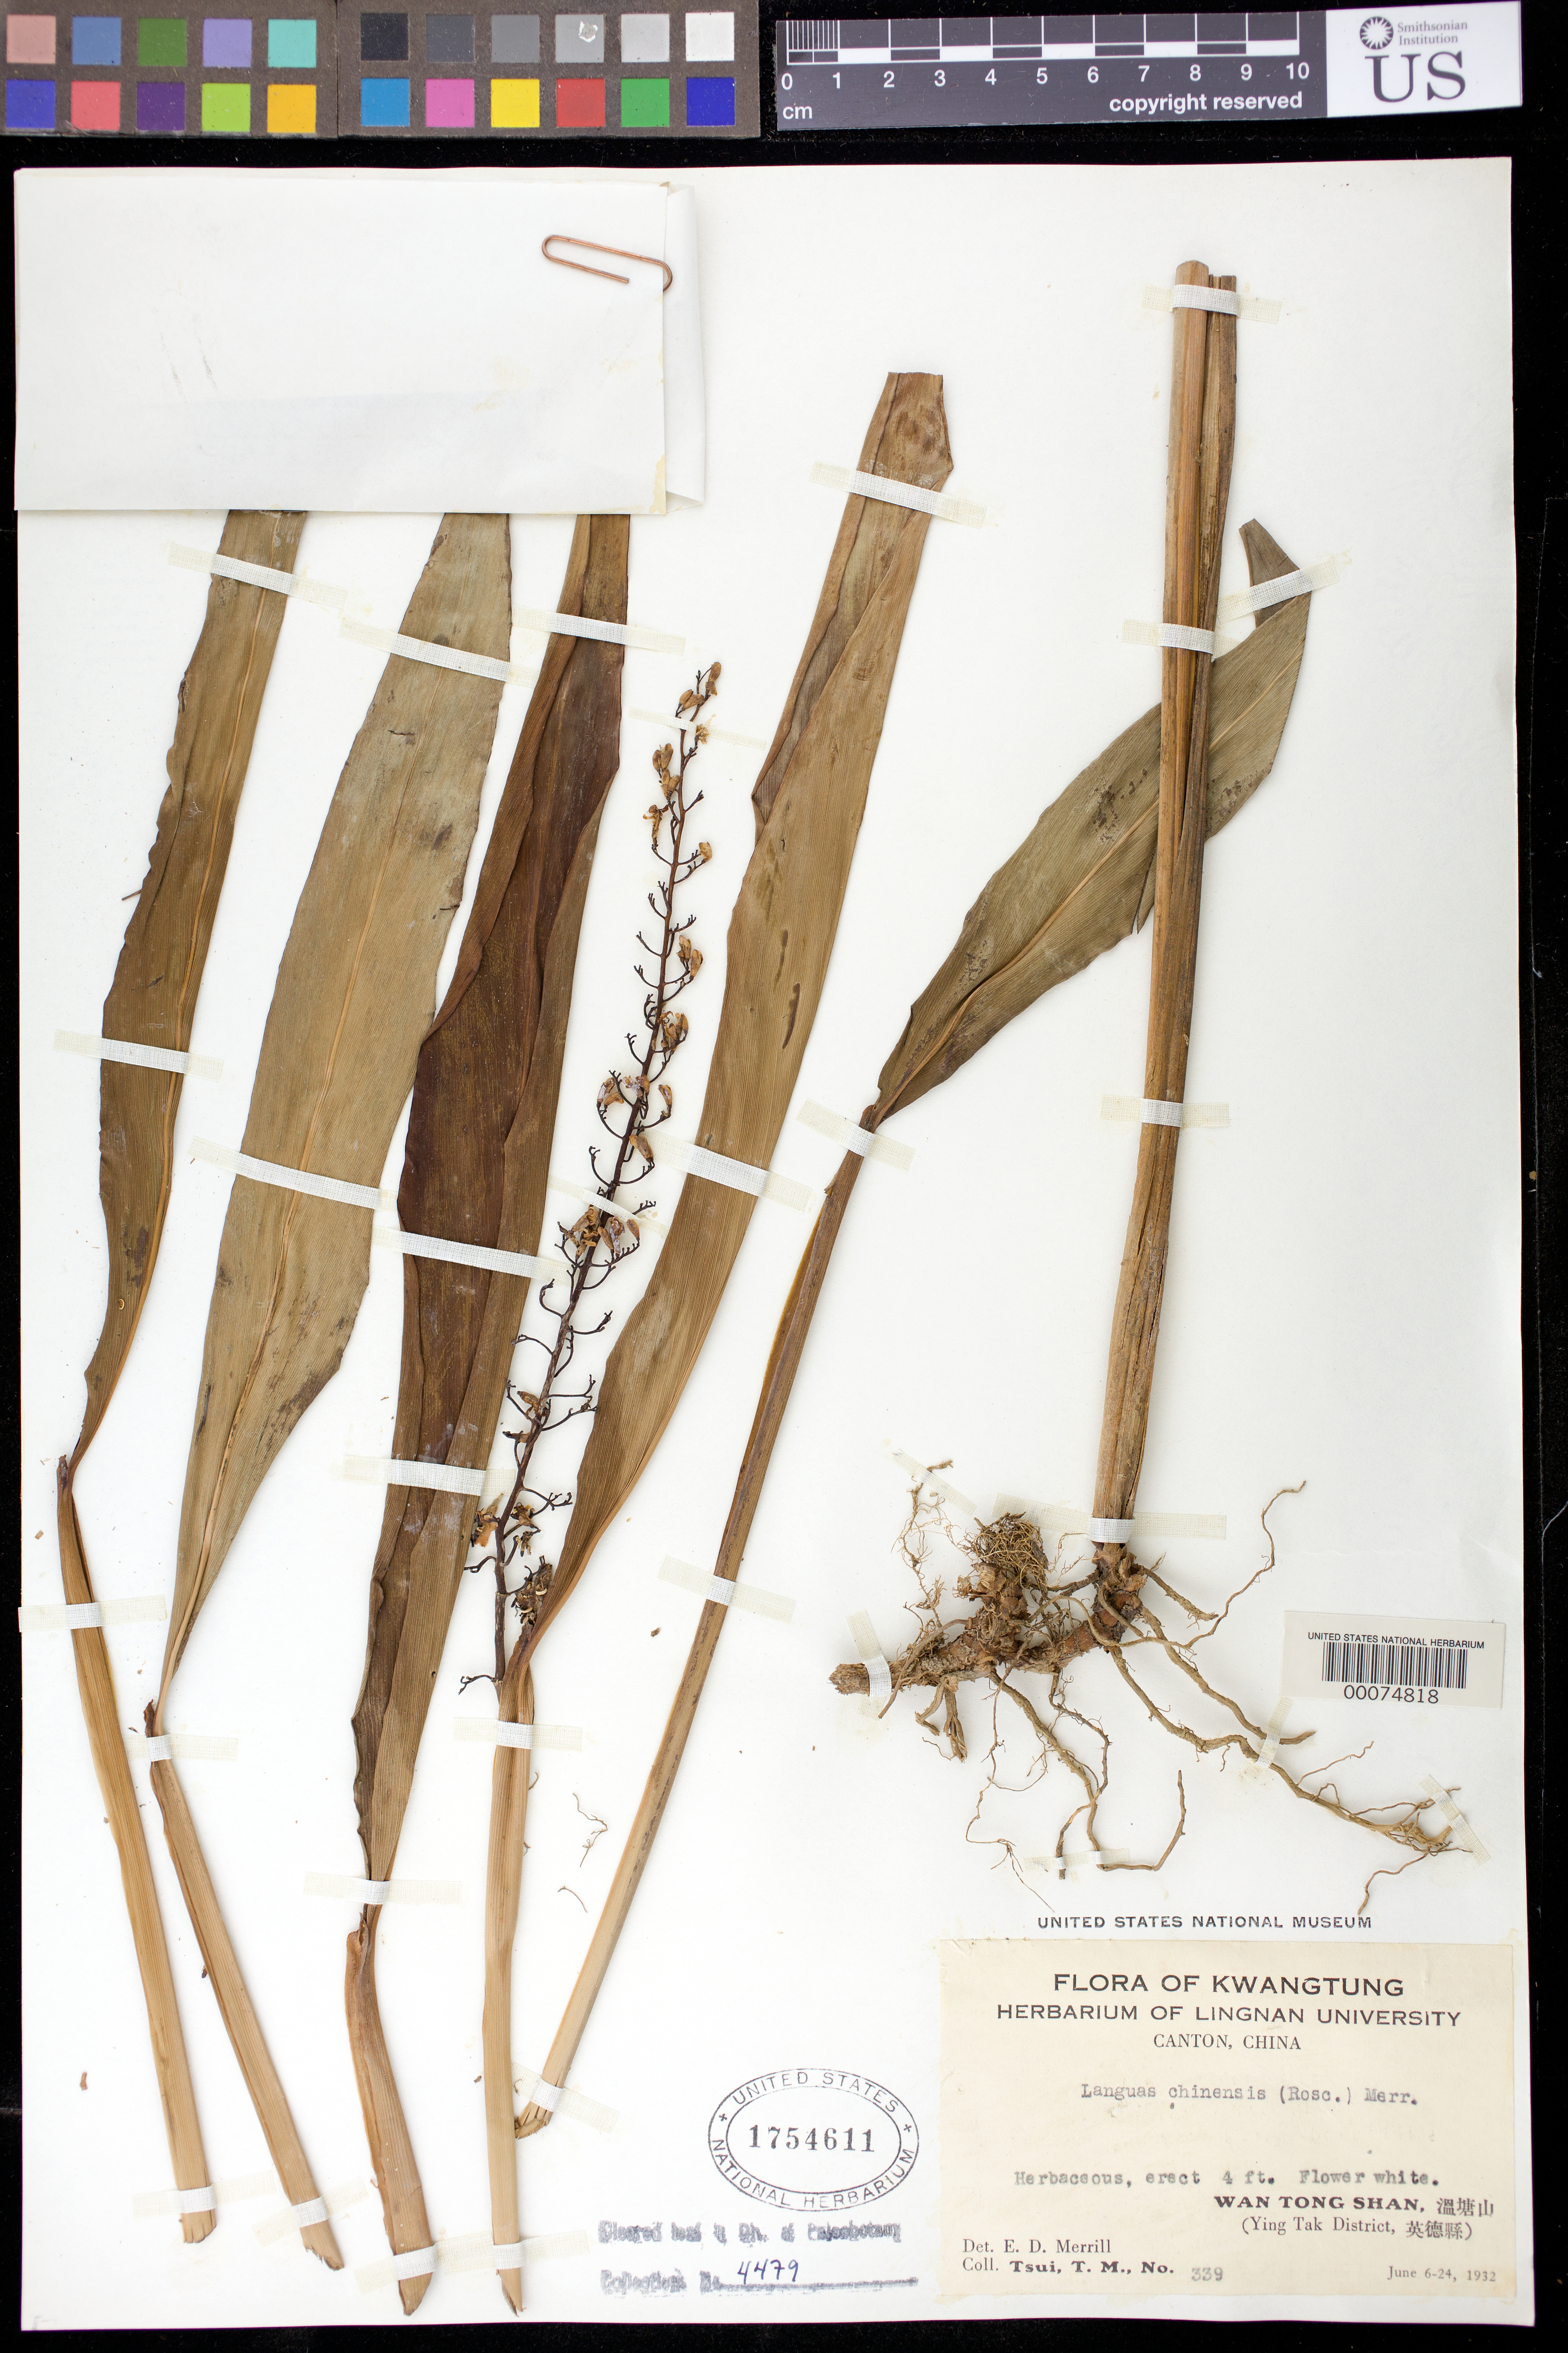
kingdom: Plantae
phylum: Tracheophyta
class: Liliopsida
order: Zingiberales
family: Zingiberaceae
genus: Alpinia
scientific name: Alpinia chinensis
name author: (Retz.) Roscoe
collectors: T. Tsui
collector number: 339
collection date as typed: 06 Jun 1932 to 24 Jun 1932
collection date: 1932-06-06/1932-06-24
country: China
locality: Wan tong shan, ying tak district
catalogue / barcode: US 1754611